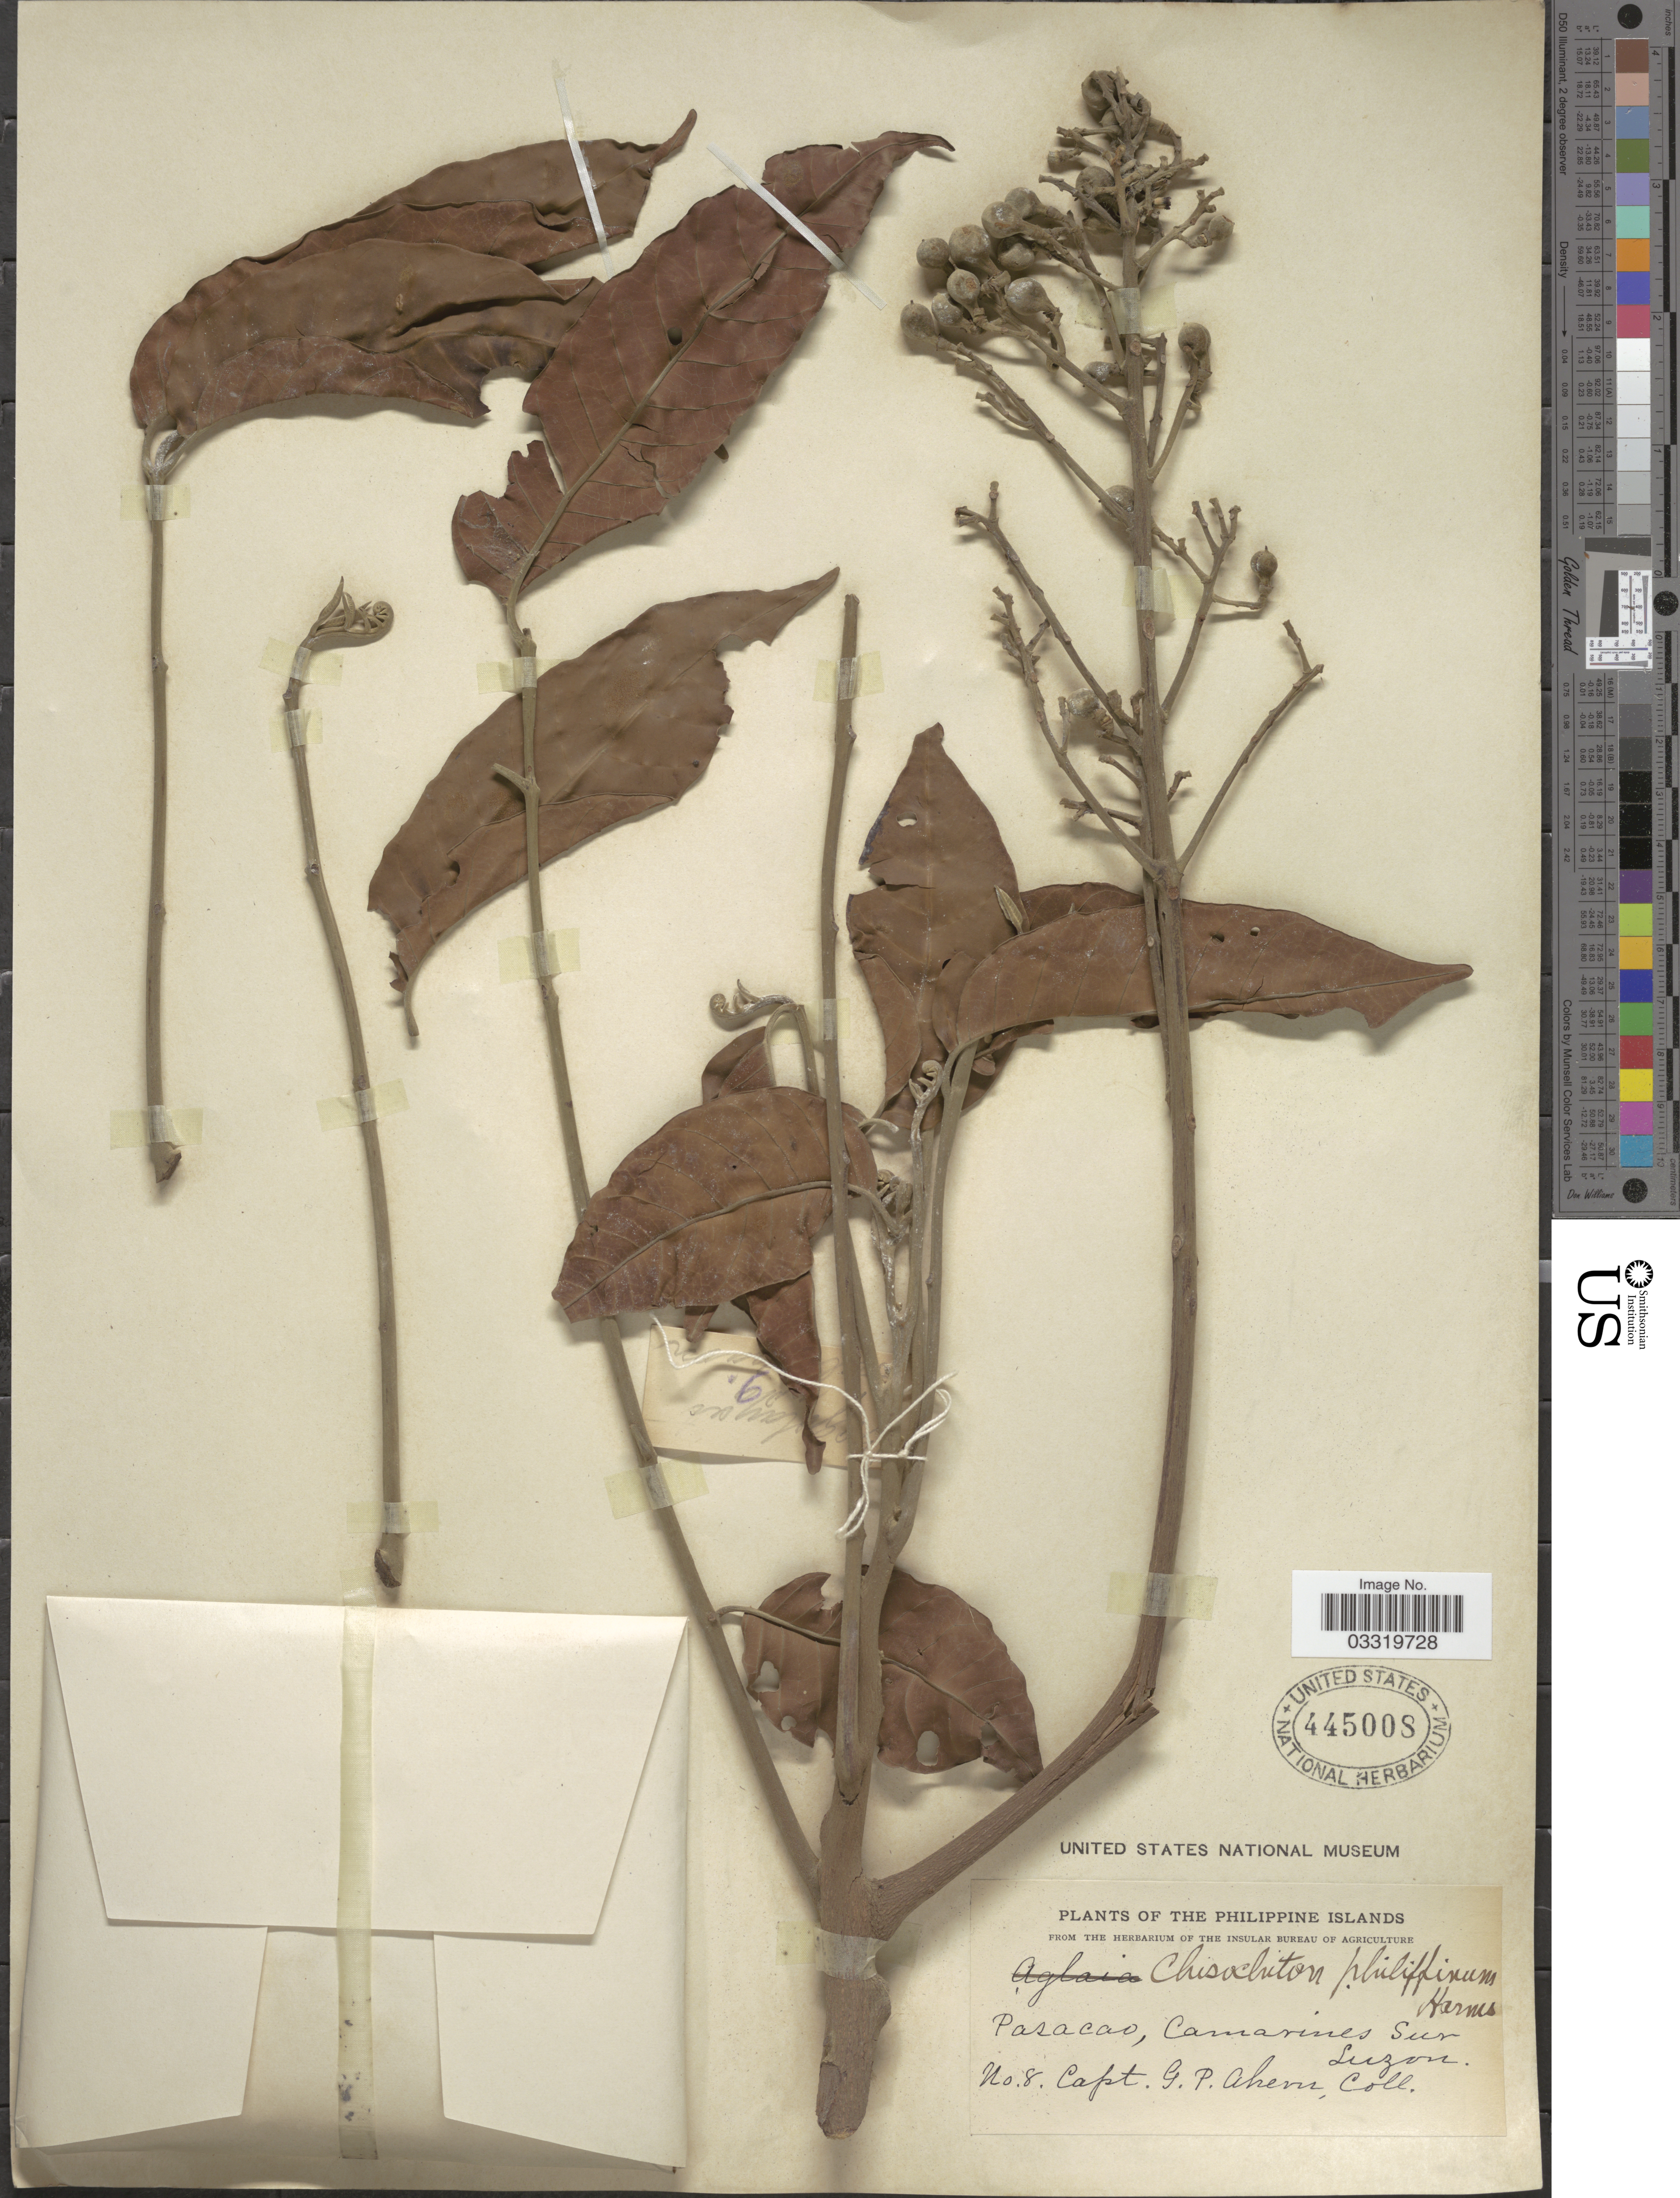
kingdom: Plantae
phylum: Tracheophyta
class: Magnoliopsida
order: Sapindales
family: Meliaceae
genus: Chisocheton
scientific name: Chisocheton pentandrus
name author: (Blanco) Merr.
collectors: G. Ahern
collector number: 8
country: Philippines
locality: The Philippine Islands. Pasacao, Camarines Sur Luzon.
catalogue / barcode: US 445008